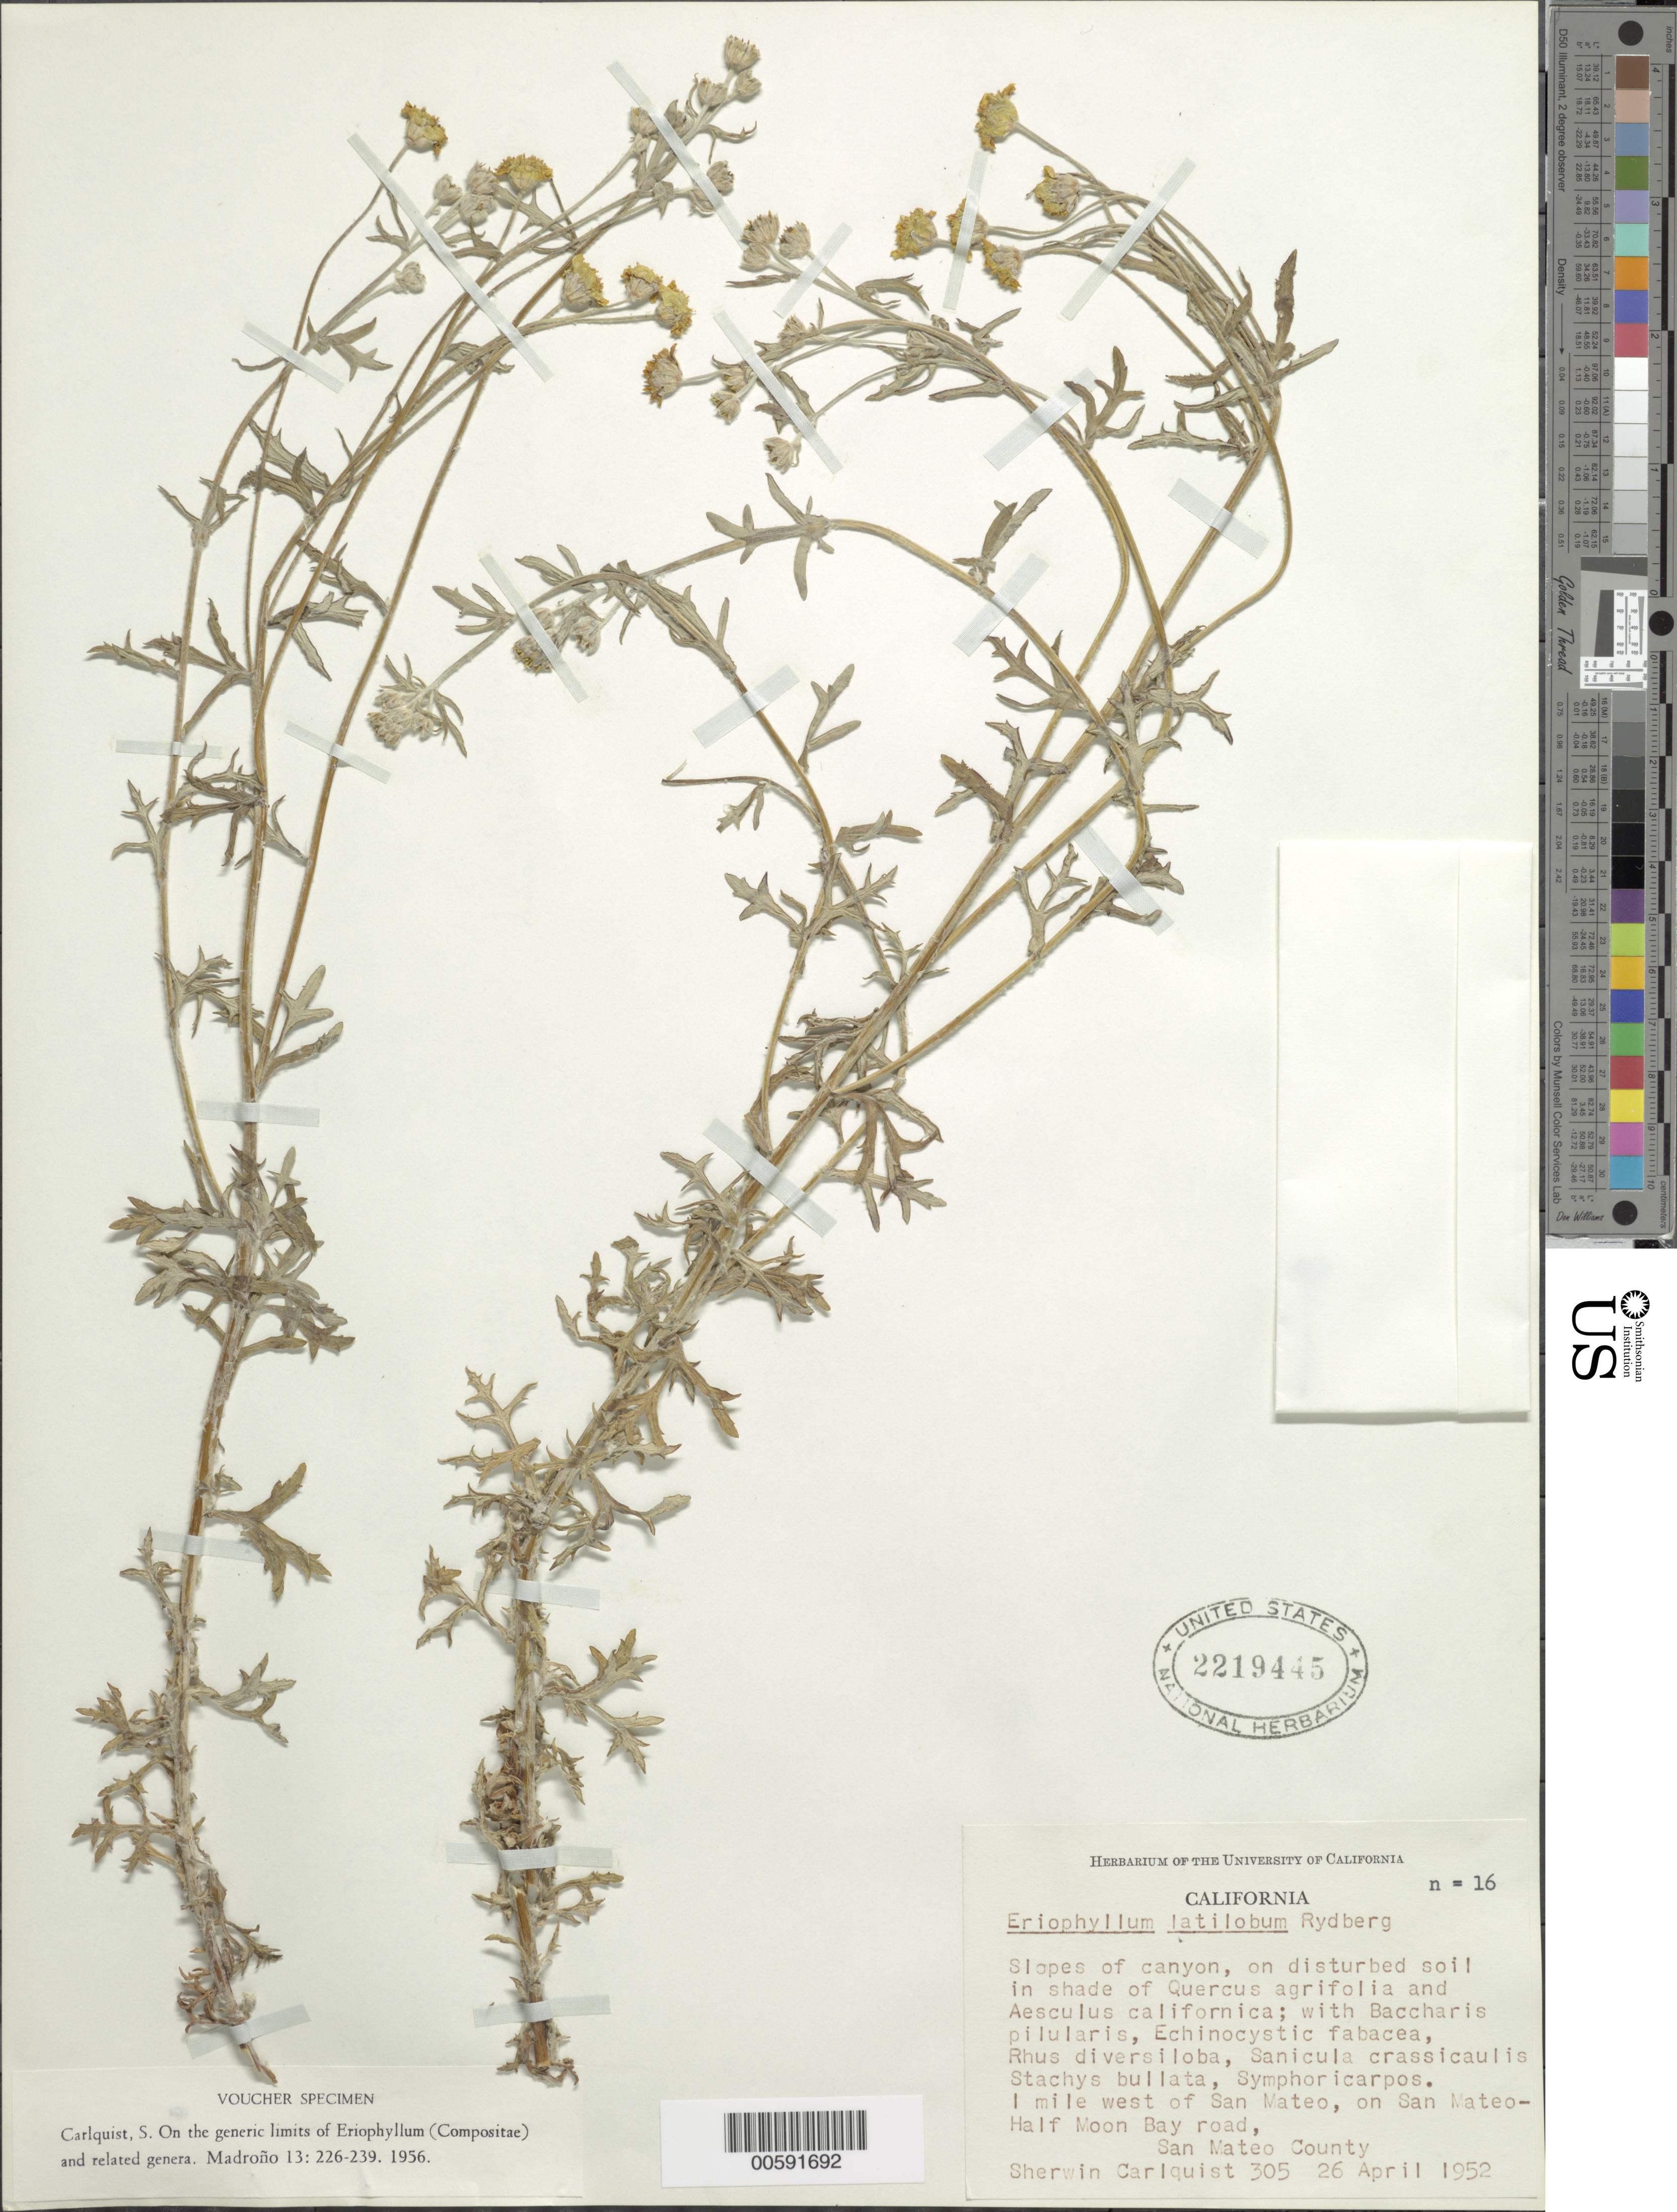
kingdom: Plantae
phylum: Tracheophyta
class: Magnoliopsida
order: Asterales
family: Asteraceae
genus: Eriophyllum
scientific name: Eriophyllum latilobum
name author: Rydb.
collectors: S. Carlquist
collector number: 305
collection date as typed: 26 Apr 1952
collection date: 1952-04-26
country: United States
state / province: California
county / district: San Mateo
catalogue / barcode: US 2219445